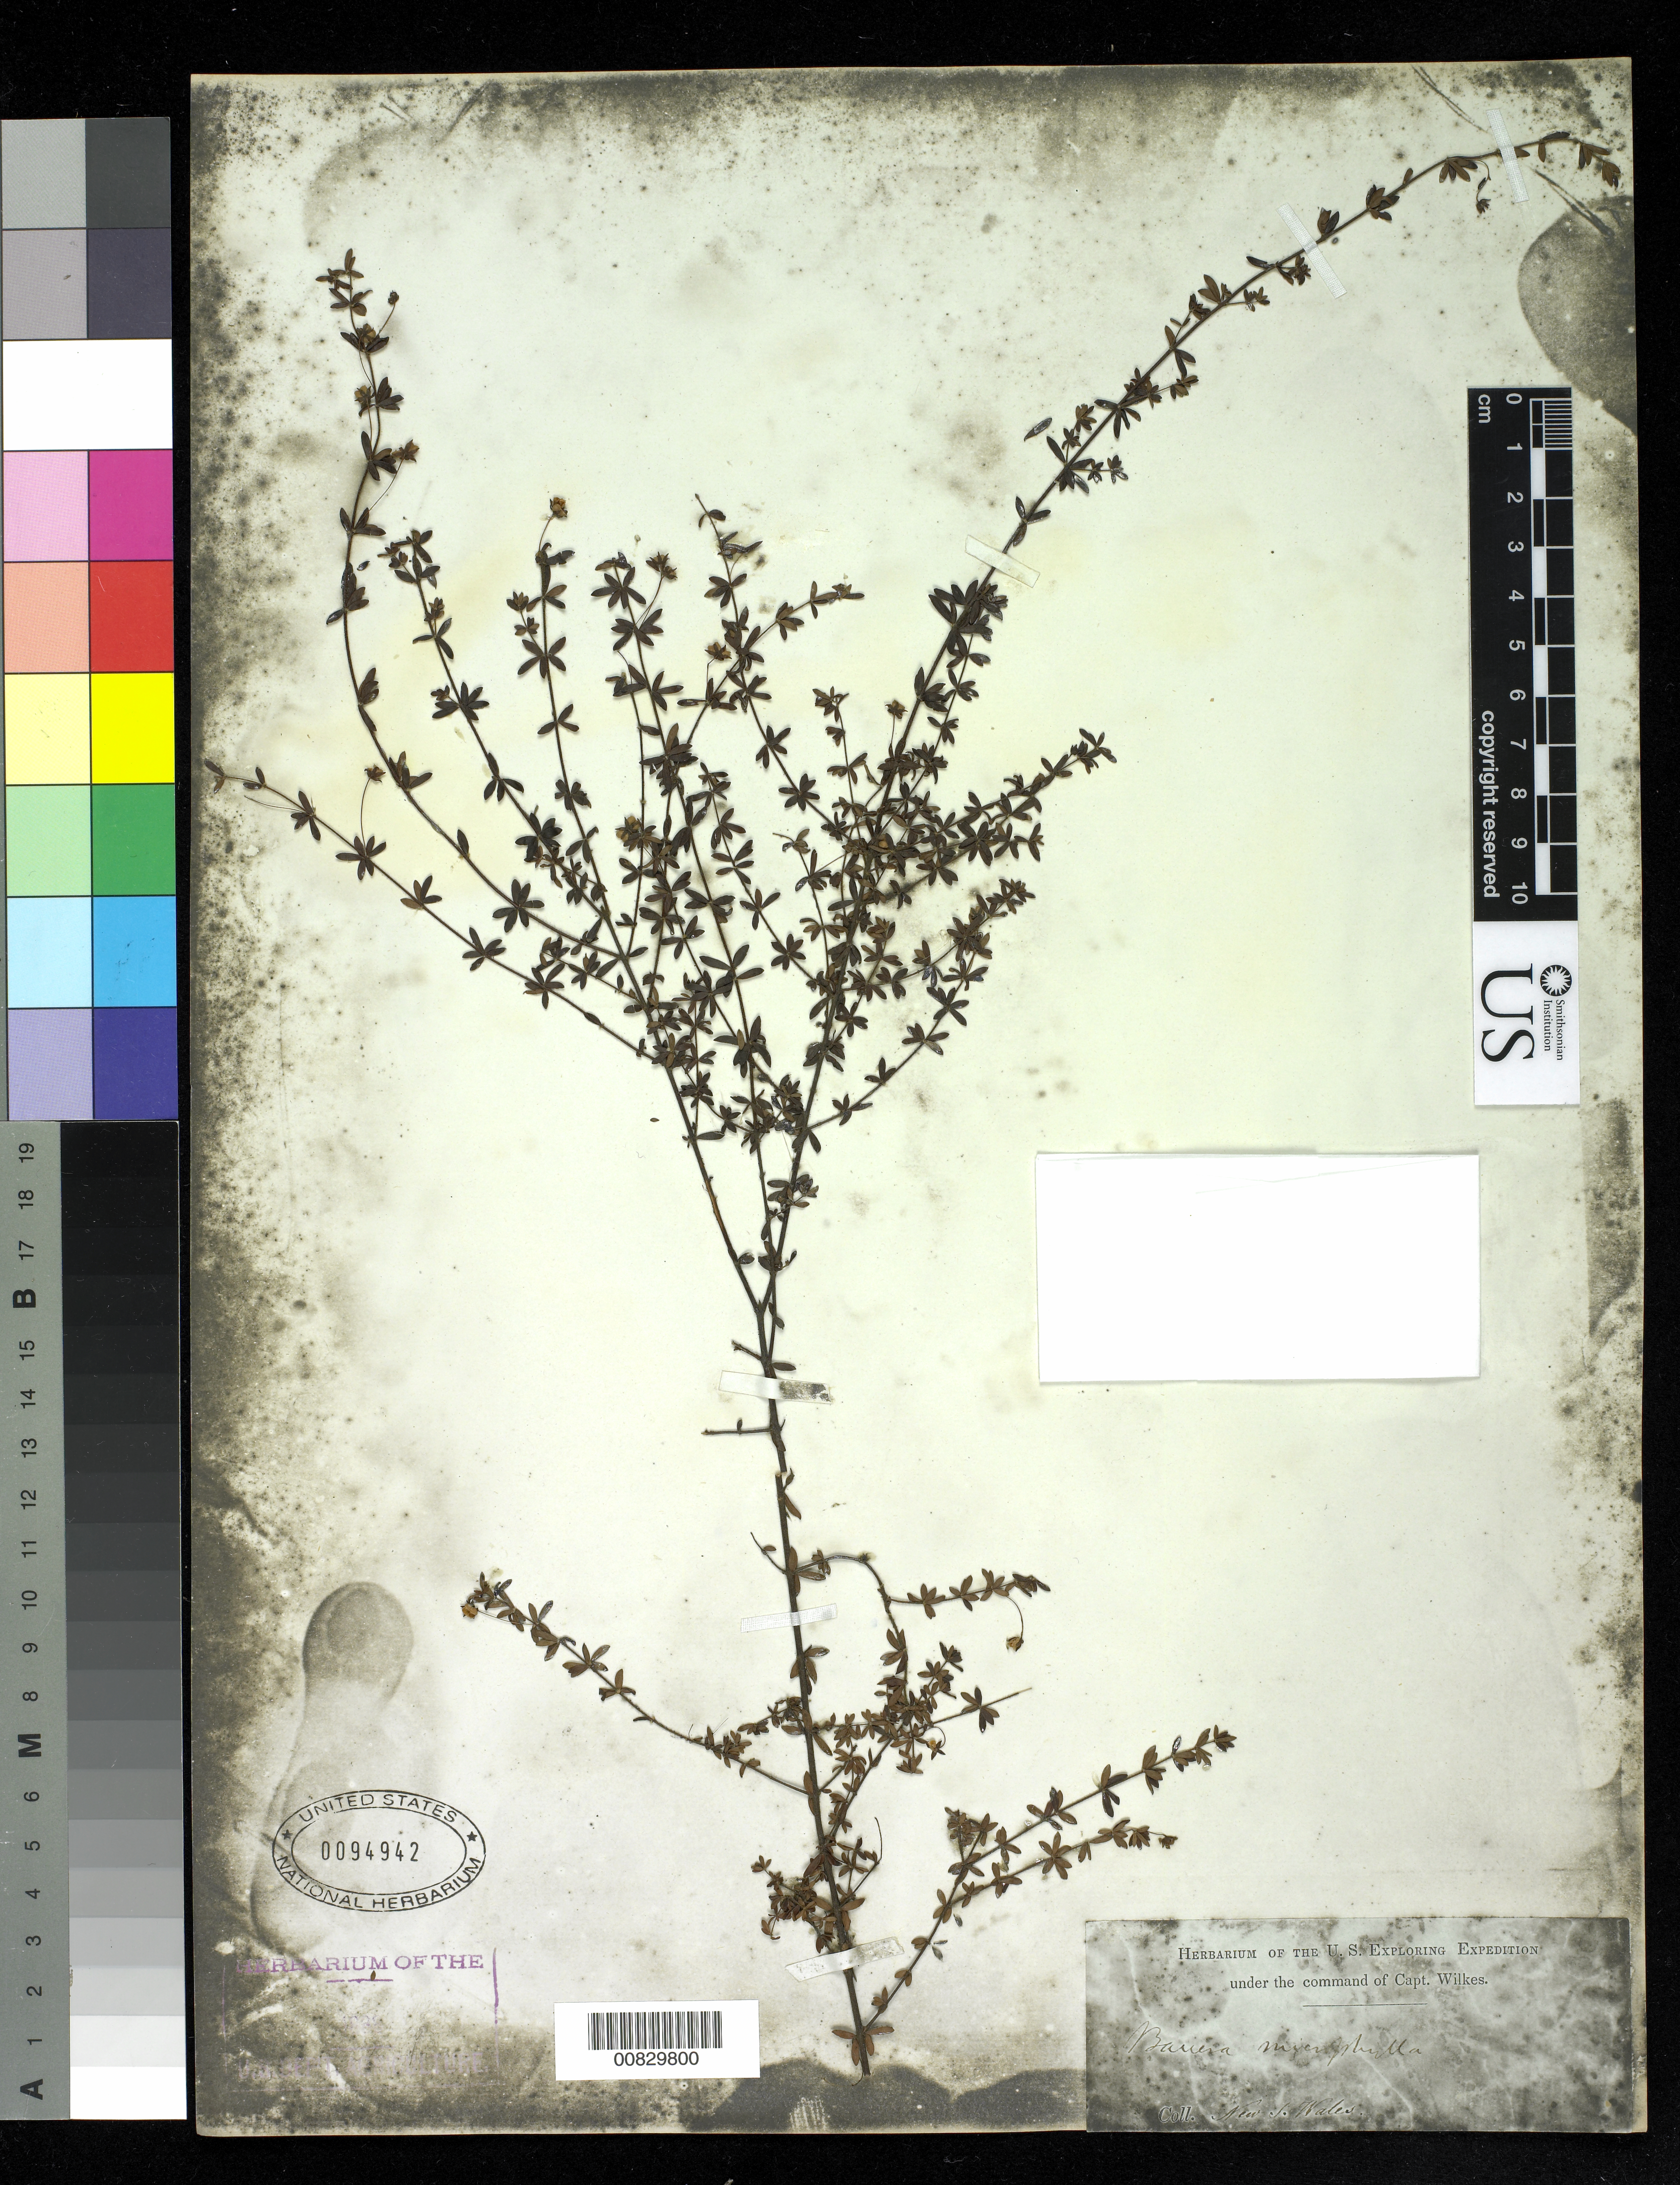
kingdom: Plantae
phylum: Tracheophyta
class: Magnoliopsida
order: Oxalidales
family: Cunoniaceae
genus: Bauera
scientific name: Bauera rubioides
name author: Andrews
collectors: Wilkes Explor. Exped.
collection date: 1838/1842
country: Australia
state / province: New South Wales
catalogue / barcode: US 94942